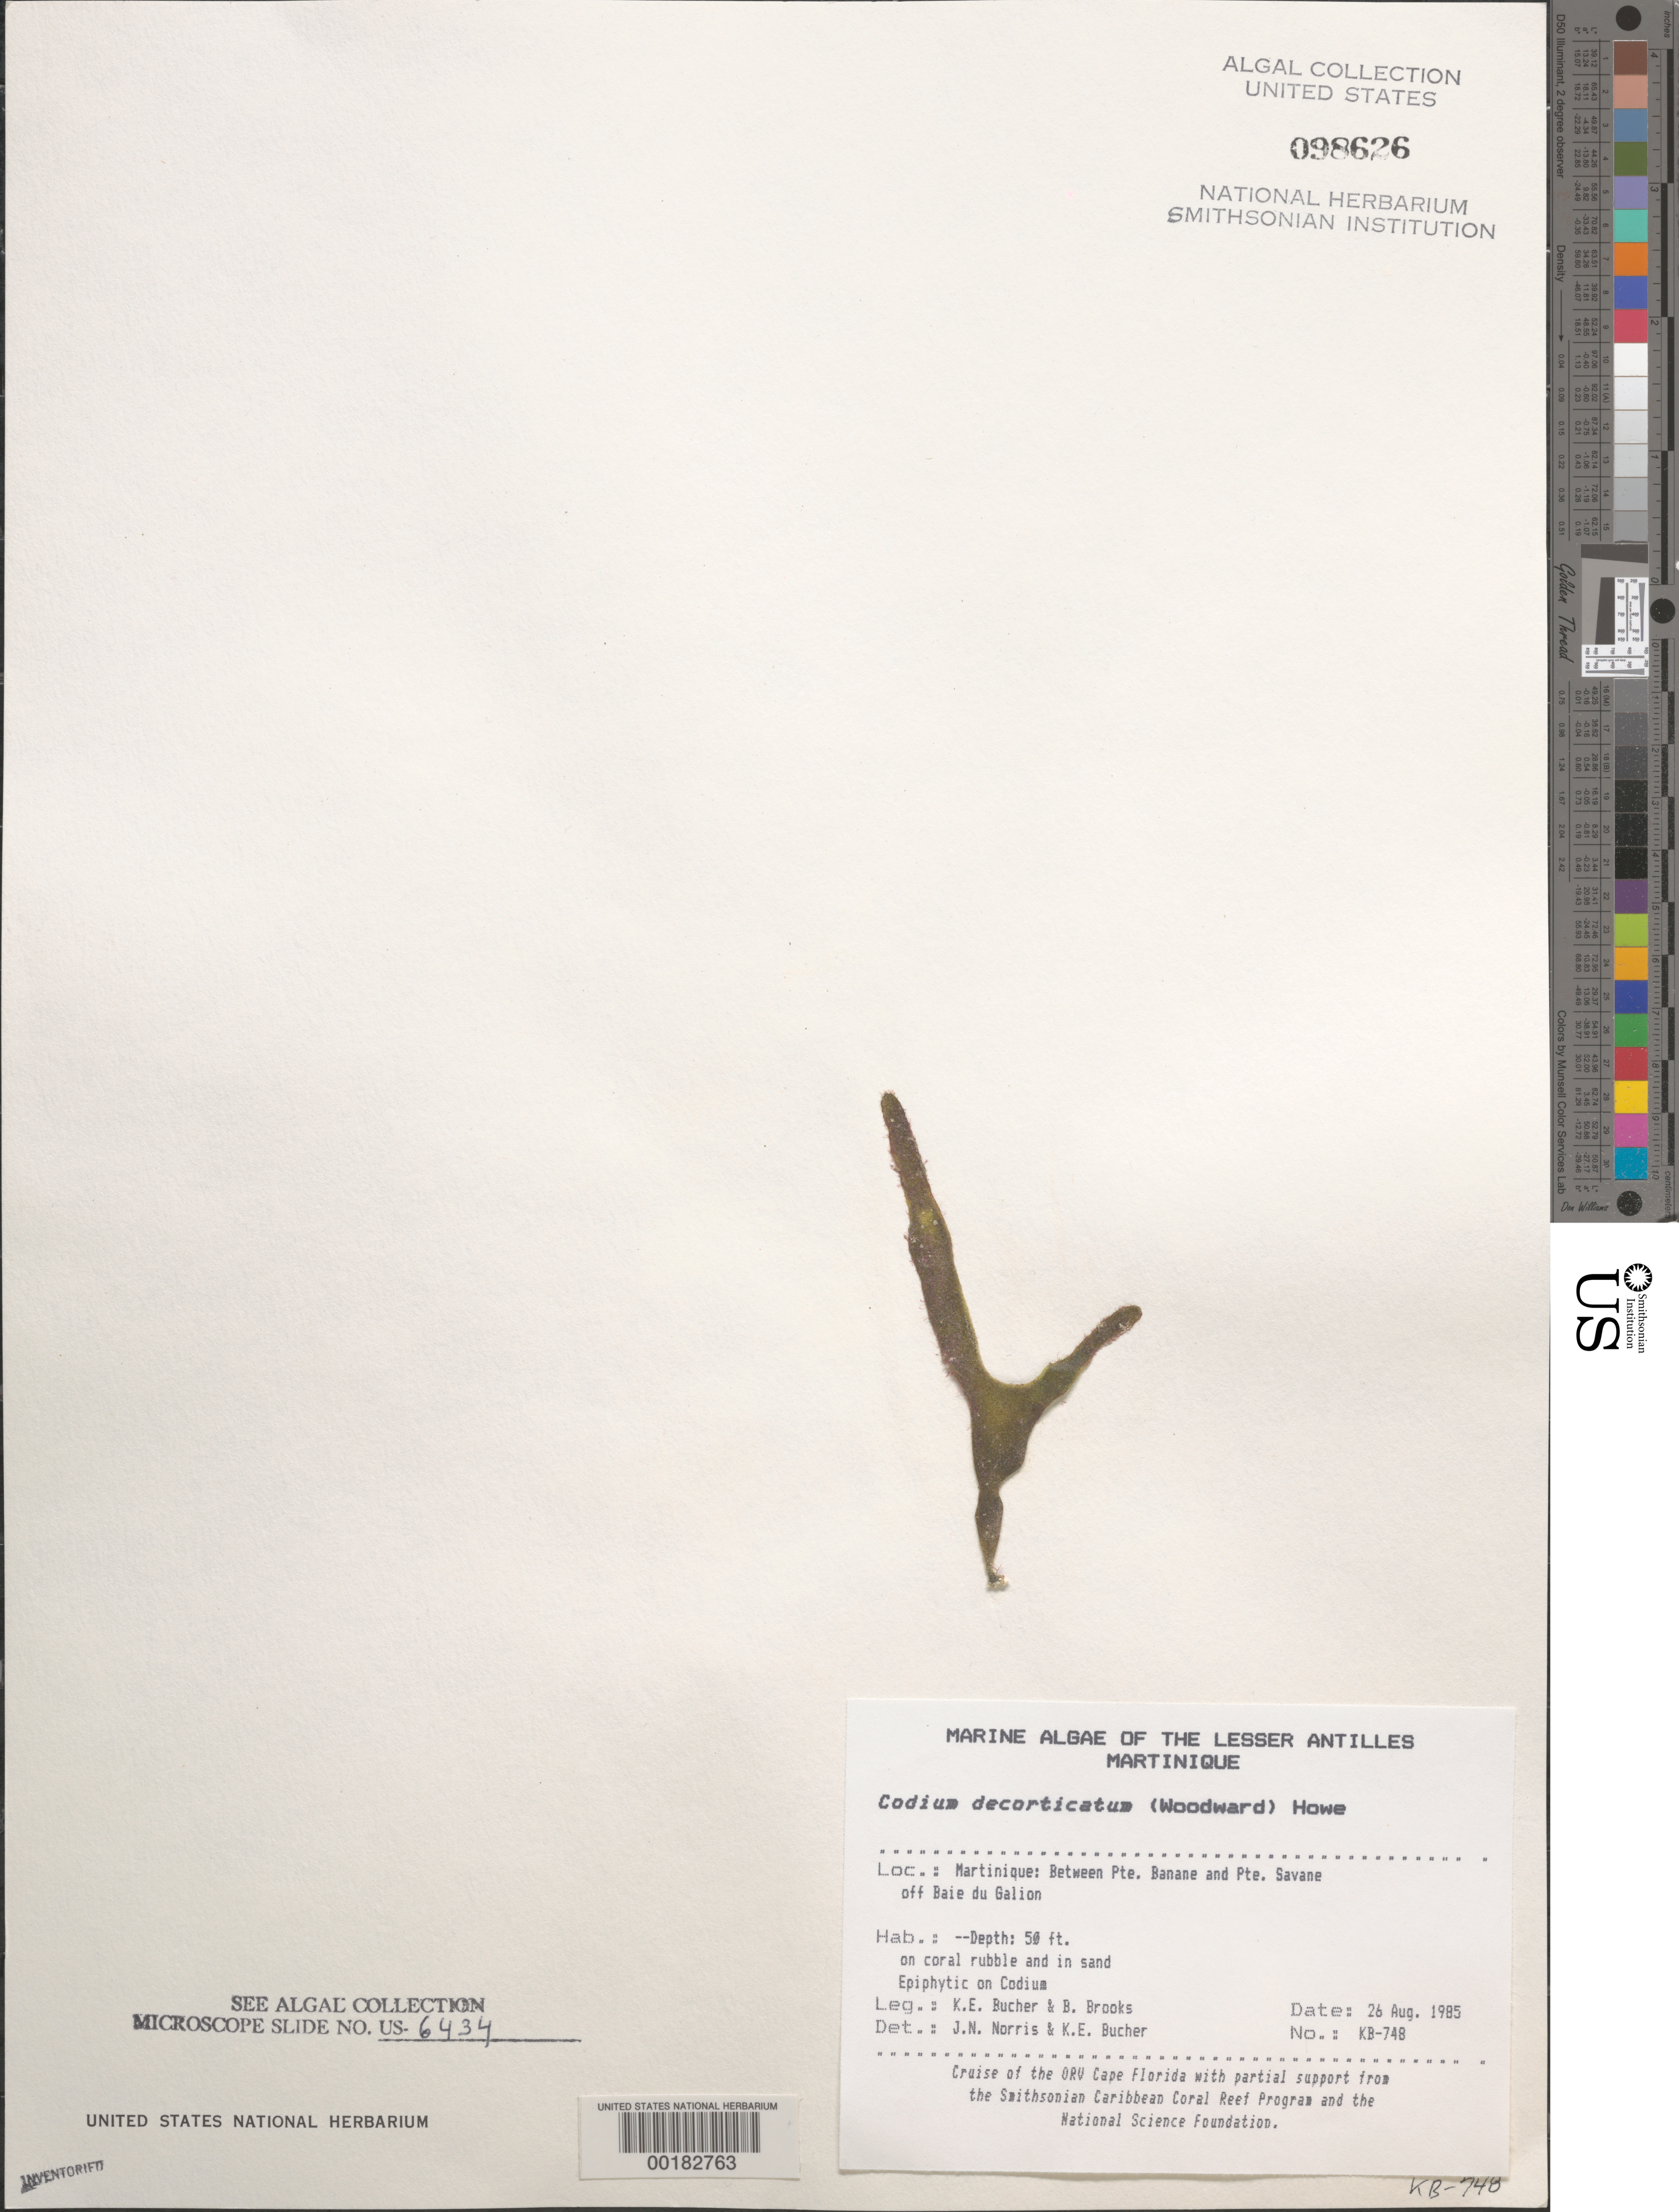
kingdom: Plantae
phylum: Chlorophyta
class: Ulvophyceae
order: Bryopsidales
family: Codiaceae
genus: Codium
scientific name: Codium decorticatum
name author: (Woodw.) M. Howe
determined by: Norris, J. N.; Bucher, K. E.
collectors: K. E. Bucher & B. Brooks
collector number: Kb-748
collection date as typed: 26 Aug 1985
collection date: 1985-08-26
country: Martinique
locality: Between Pointe Banane and Pointe Savane, off Baie du Galion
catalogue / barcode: US 98626